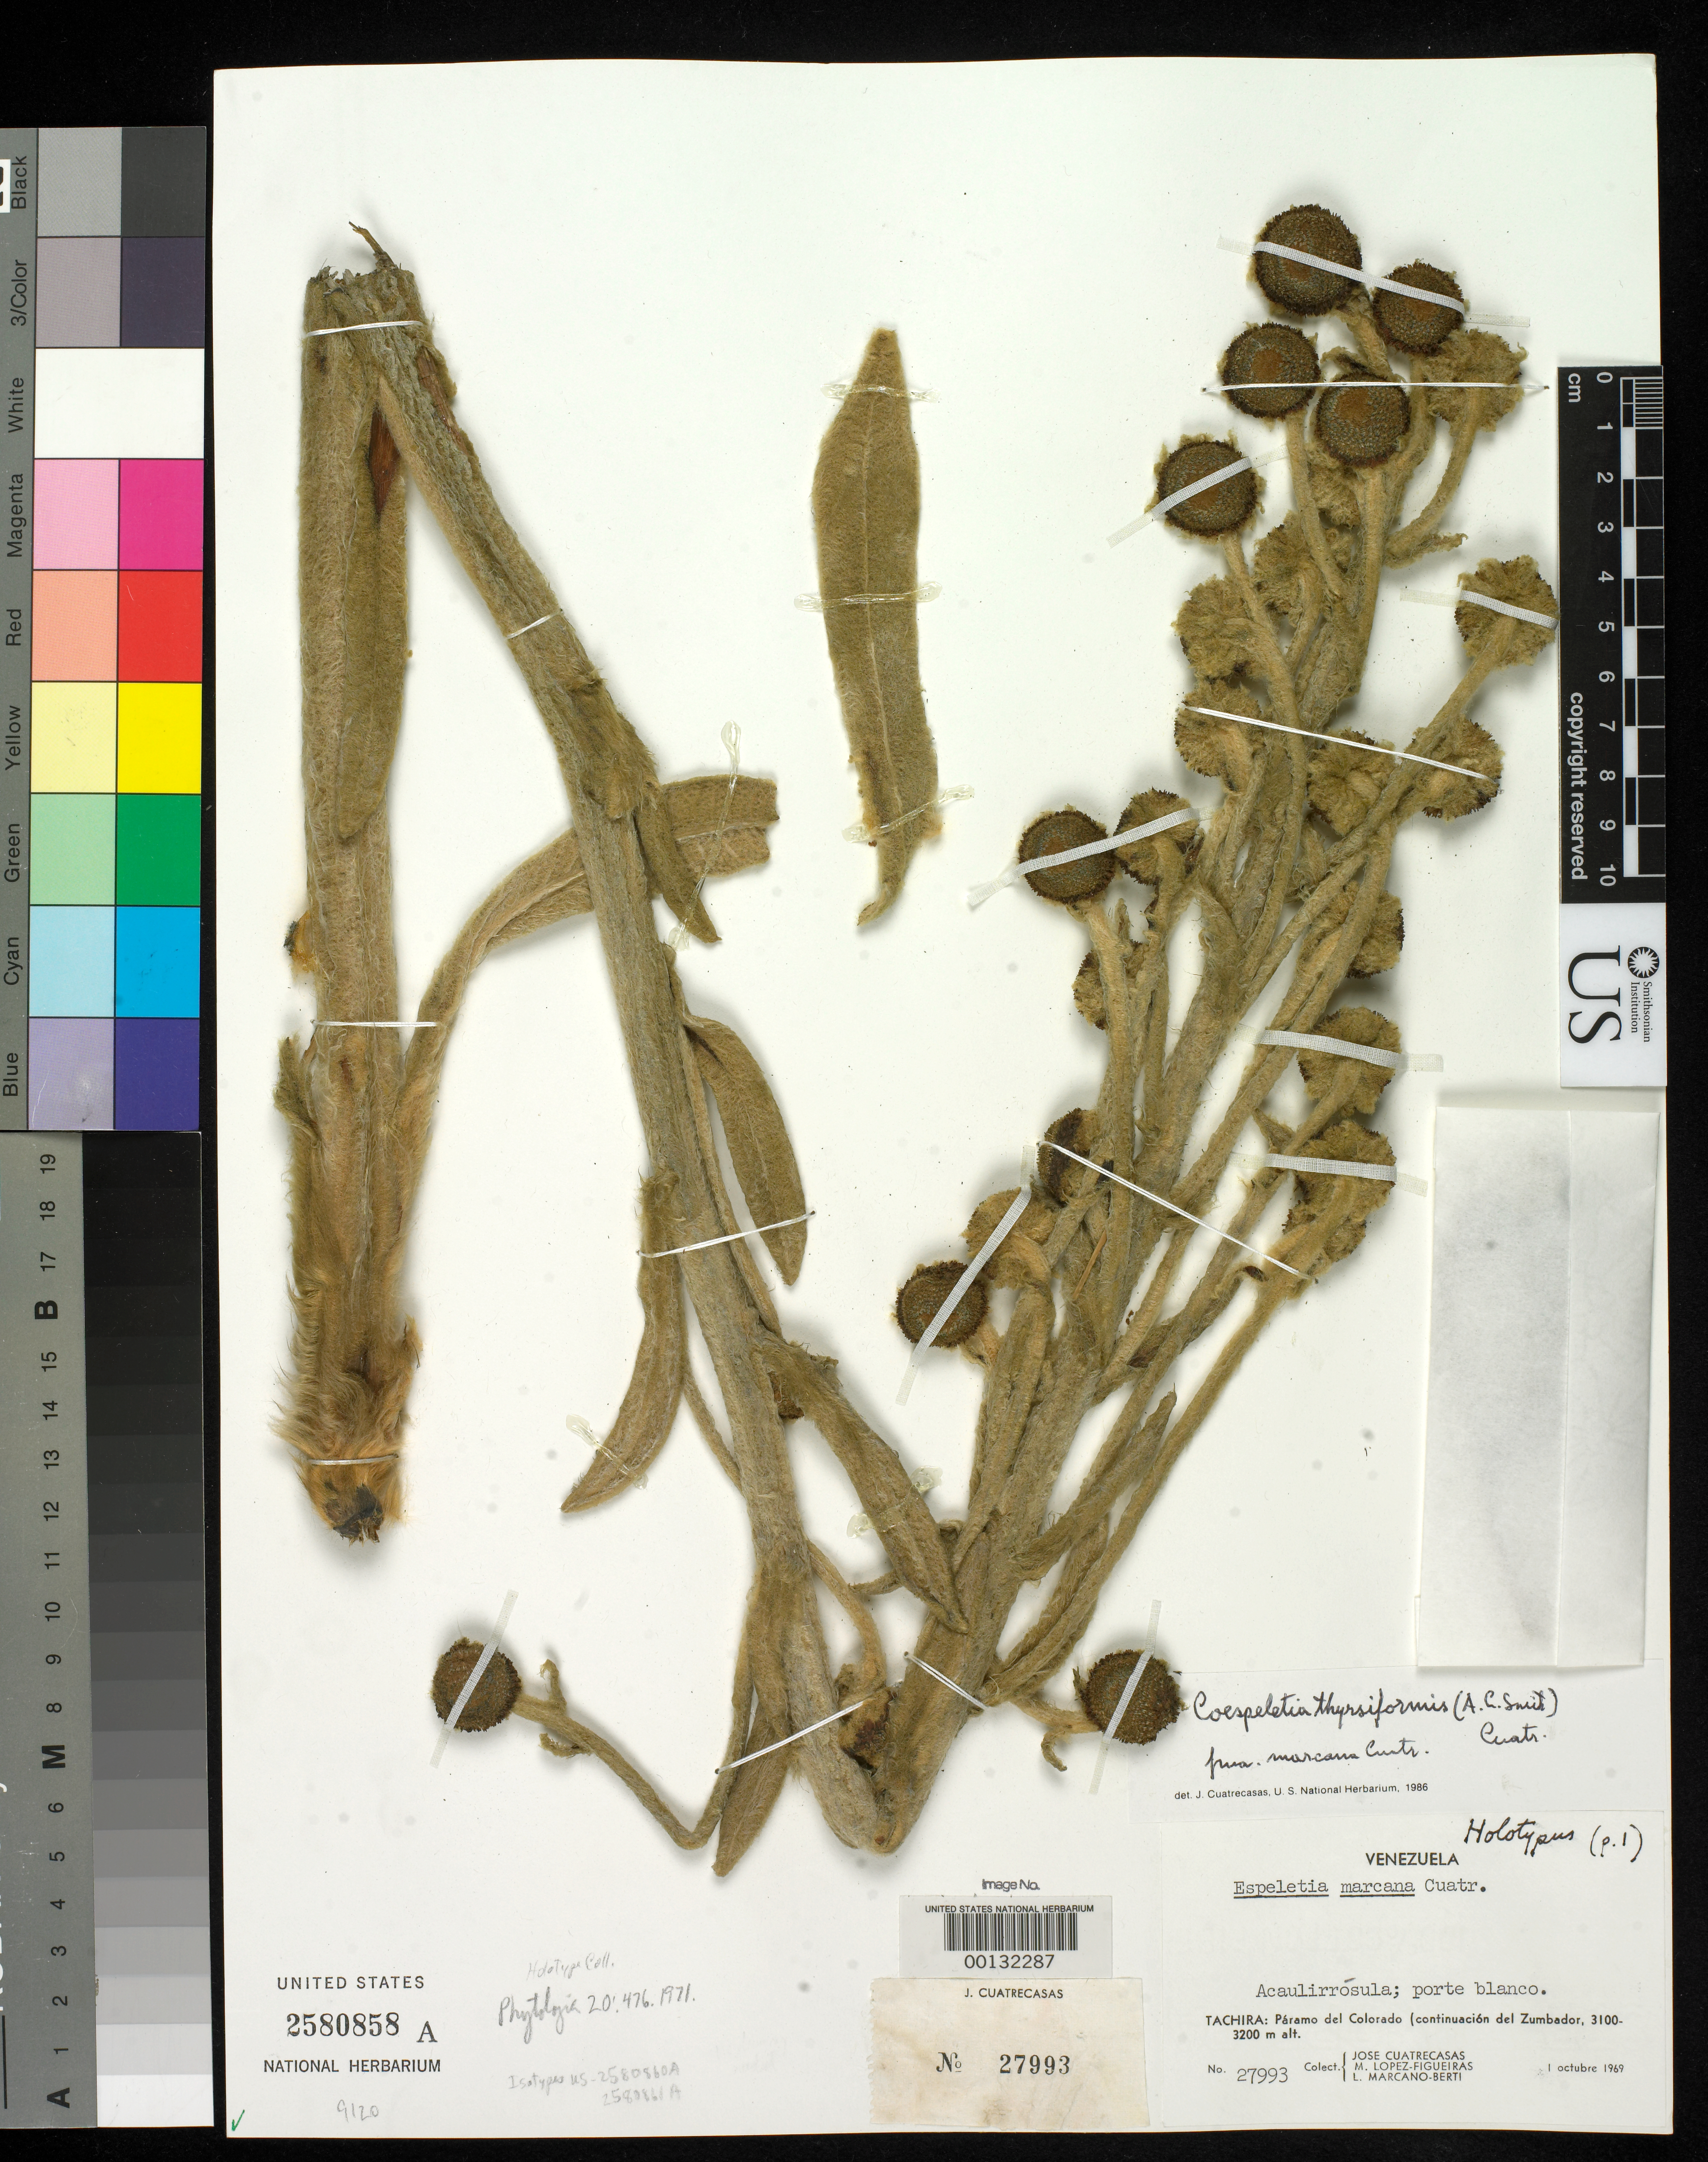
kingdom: Plantae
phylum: Tracheophyta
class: Magnoliopsida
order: Asterales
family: Asteraceae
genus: Espeletia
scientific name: Espeletia marcana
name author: Cuatrec.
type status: Holotype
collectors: J. Cuatrecasas, M. López Figueiras & L. Marcano-Berti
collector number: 27993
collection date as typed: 01 Oct 1969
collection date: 1969-10-01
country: Venezuela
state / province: Tachira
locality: Páramo del Colorado, continuacion del Zumbador. [Páramo del Colorado, continuation from Zumbador.]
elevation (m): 3100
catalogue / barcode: US 2580858A